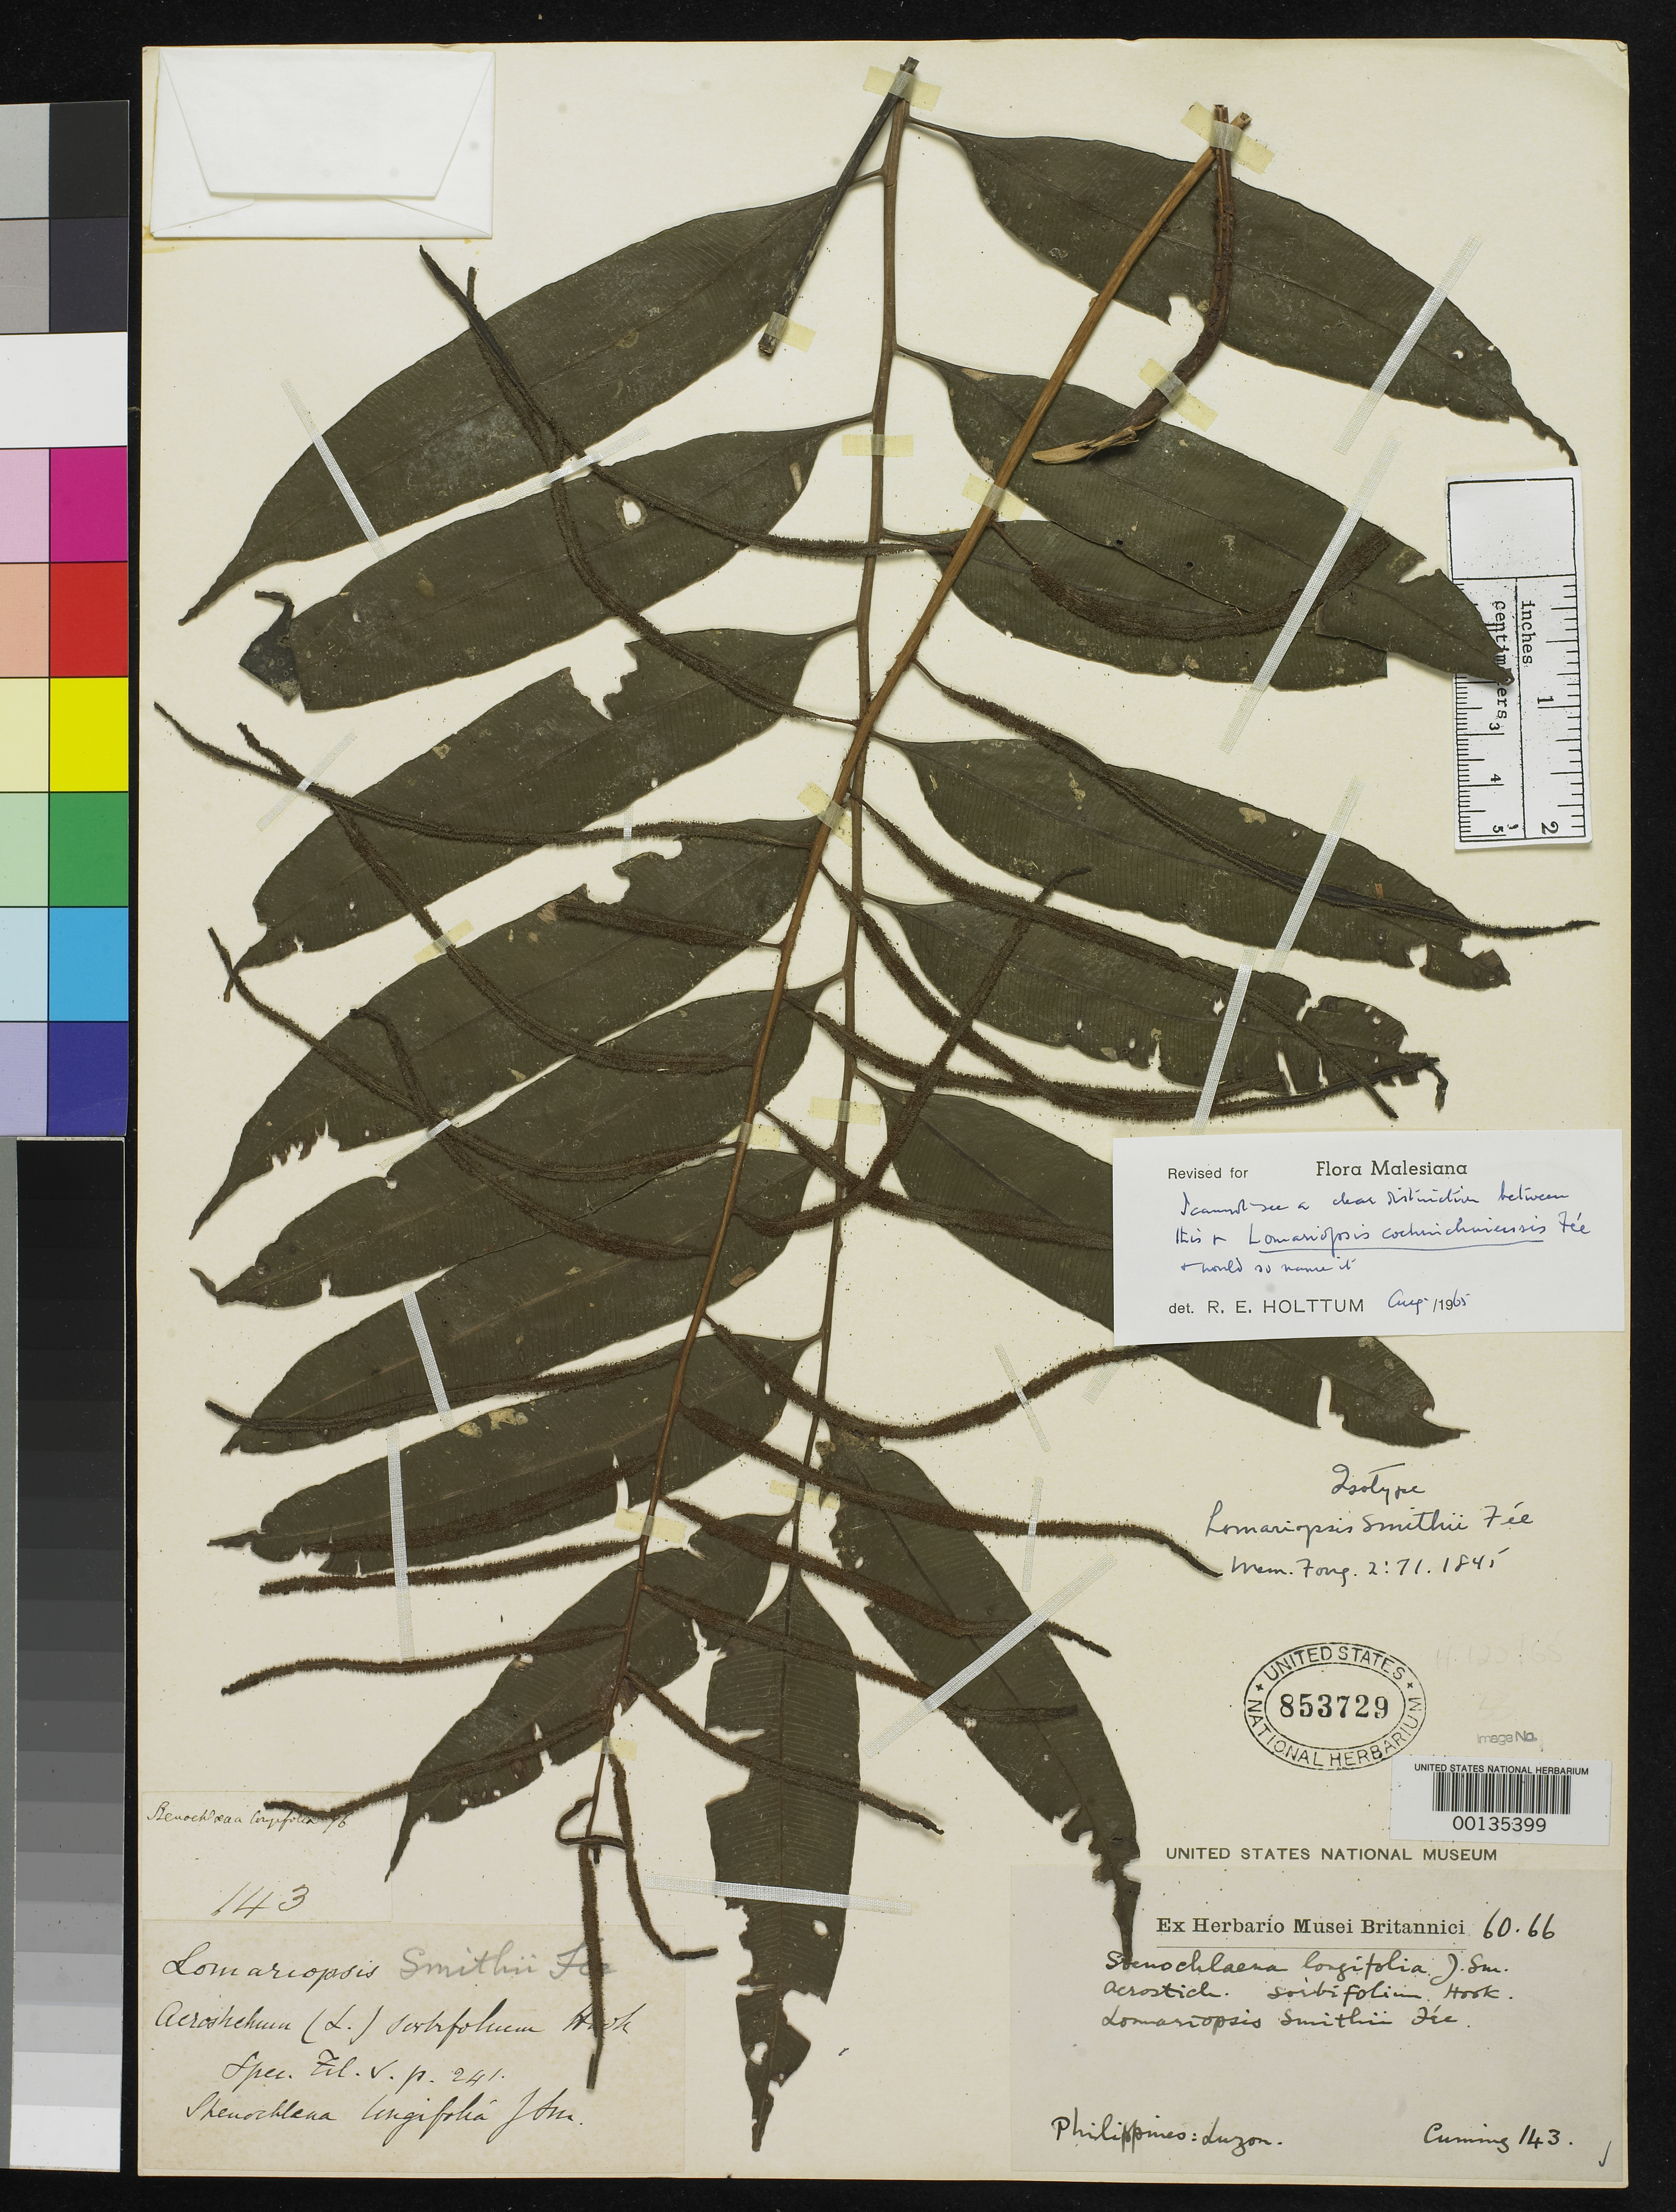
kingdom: Plantae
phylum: Tracheophyta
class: Polypodiopsida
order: Polypodiales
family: Lomariopsidaceae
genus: Lomariopsis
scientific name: Lomariopsis smithii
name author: Fée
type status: Type Collection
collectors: H. Cuming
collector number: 143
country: Philippines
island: Luzon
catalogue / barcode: US 853729